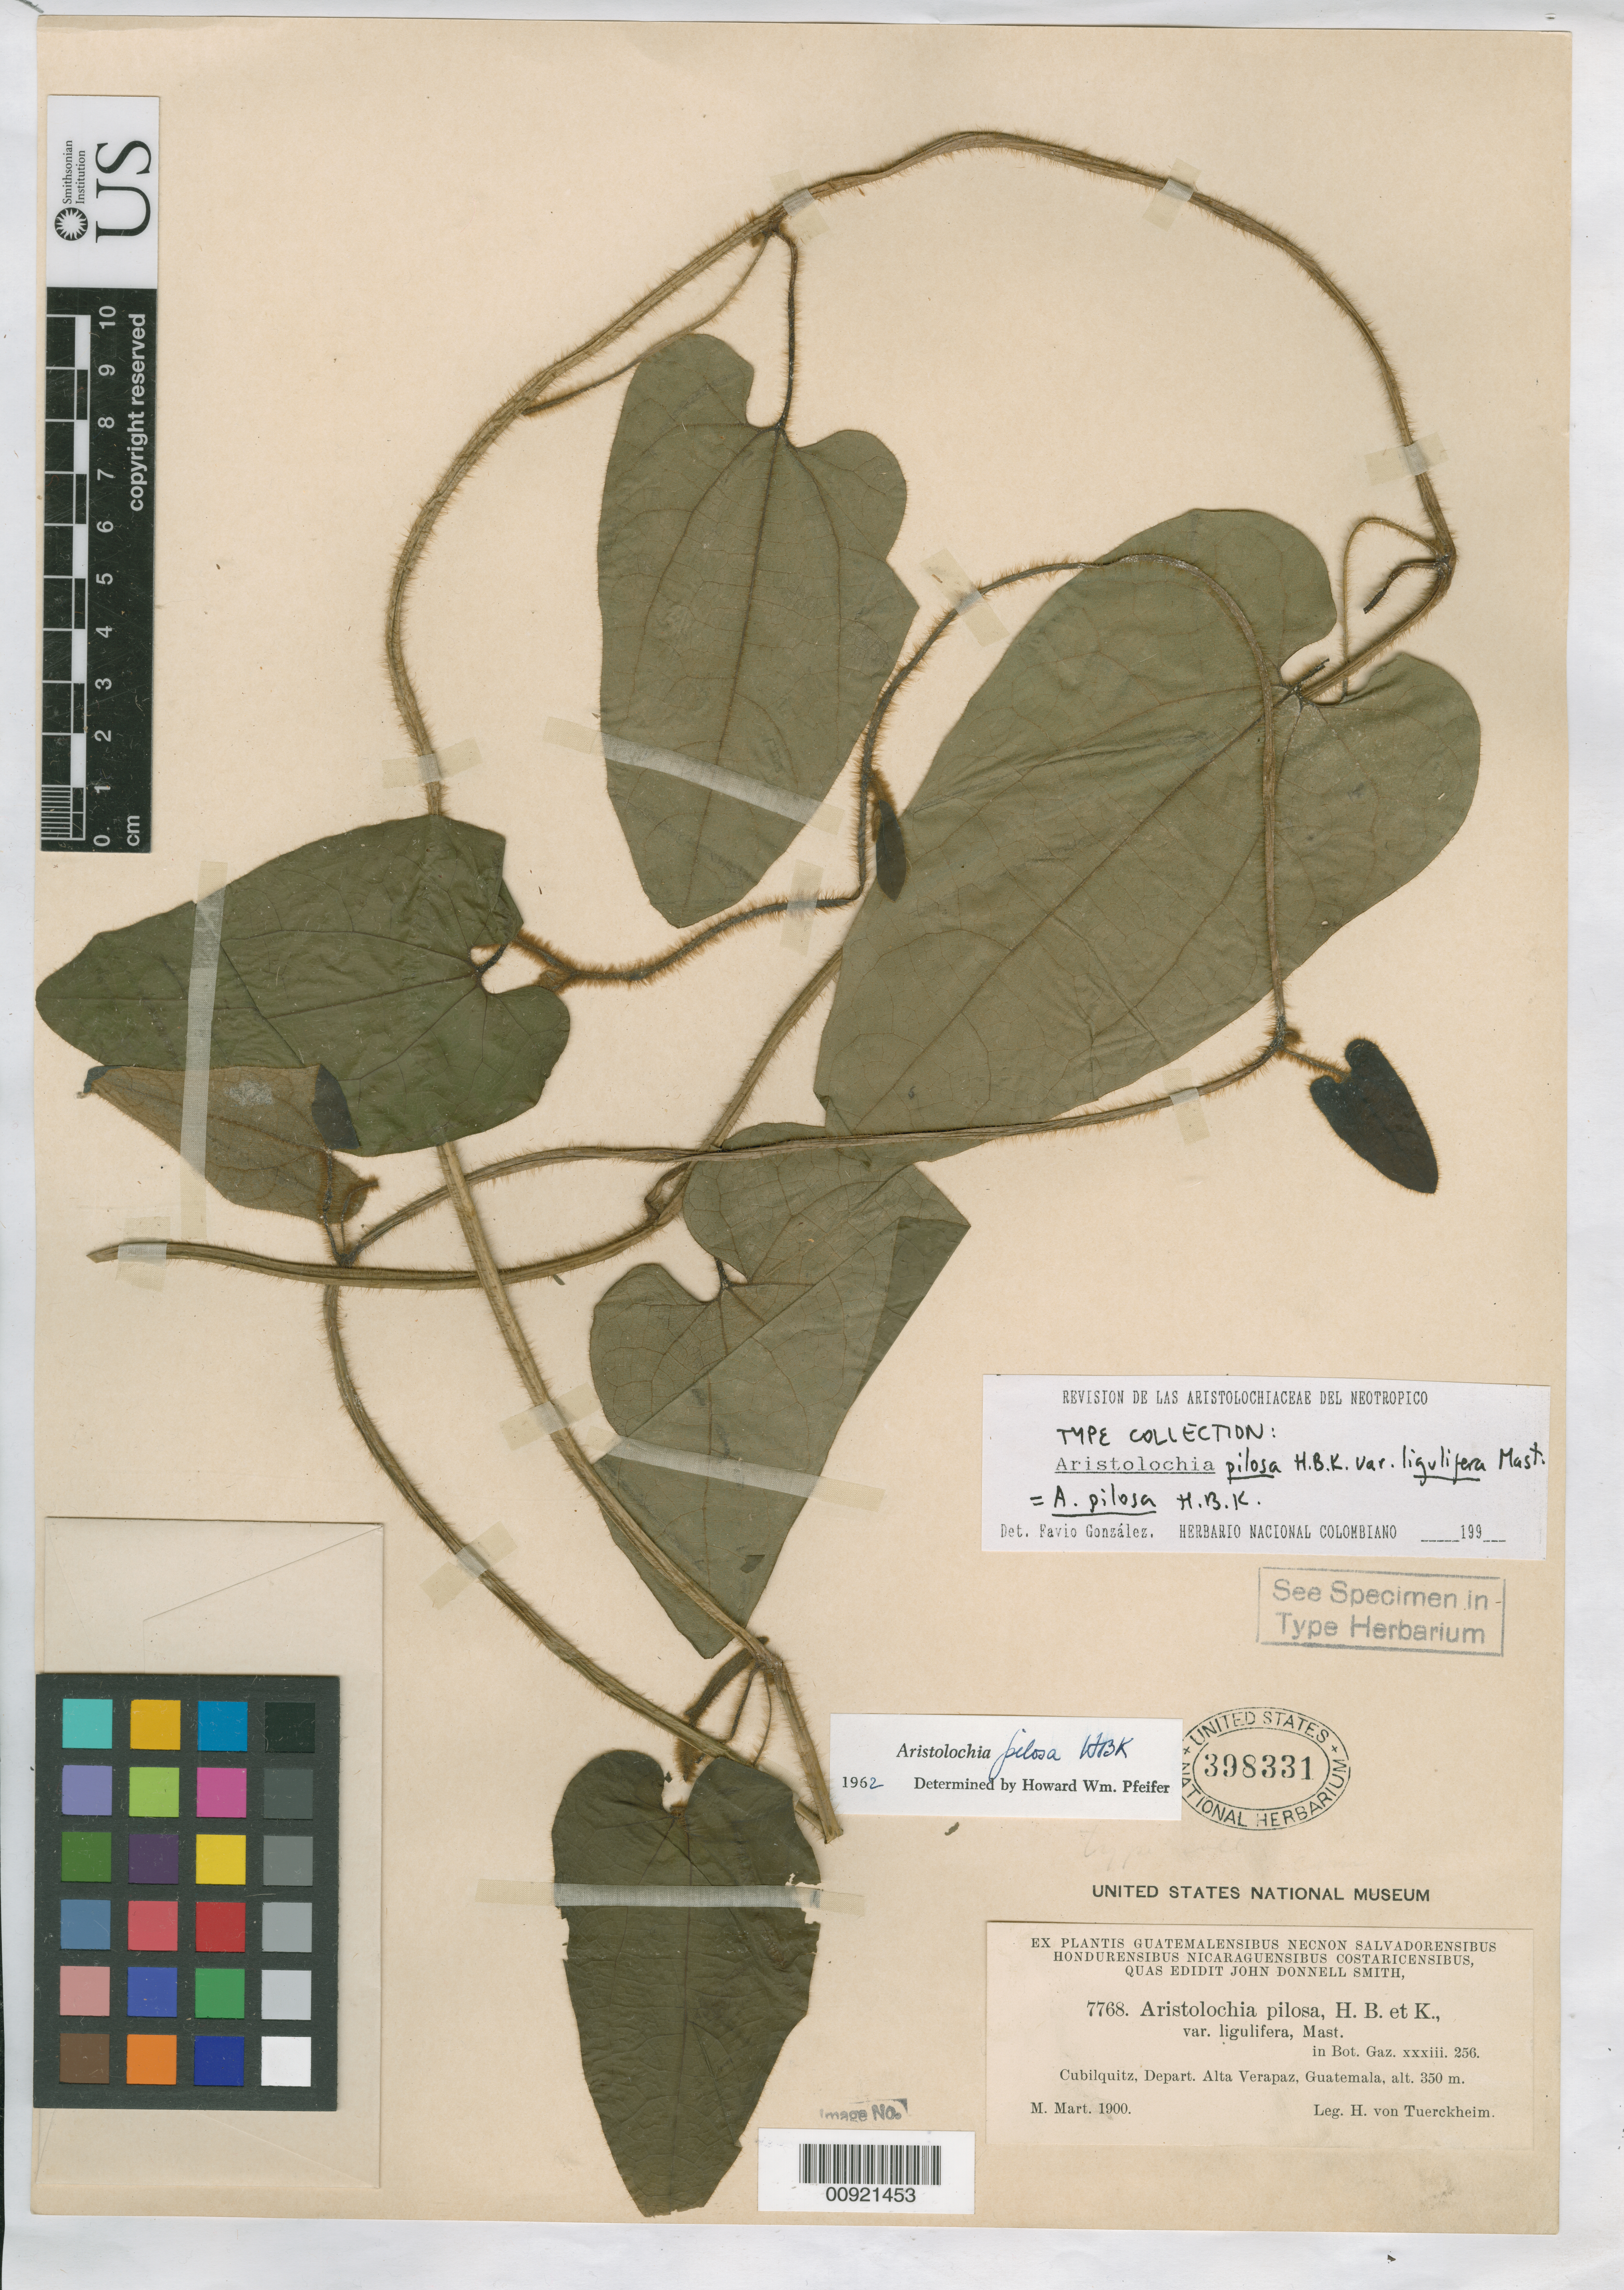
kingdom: Plantae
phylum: Tracheophyta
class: Magnoliopsida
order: Piperales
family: Aristolochiaceae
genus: Aristolochia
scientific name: Aristolochia pilosa var. ligulifera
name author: Mast. ex Donn. Sm.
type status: Isolectotype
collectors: H. von Türckheim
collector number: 7768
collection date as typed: Mar 1900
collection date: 1900-03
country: Guatemala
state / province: Alta Verapaz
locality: Cubilquitz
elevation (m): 350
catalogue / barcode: US 398331